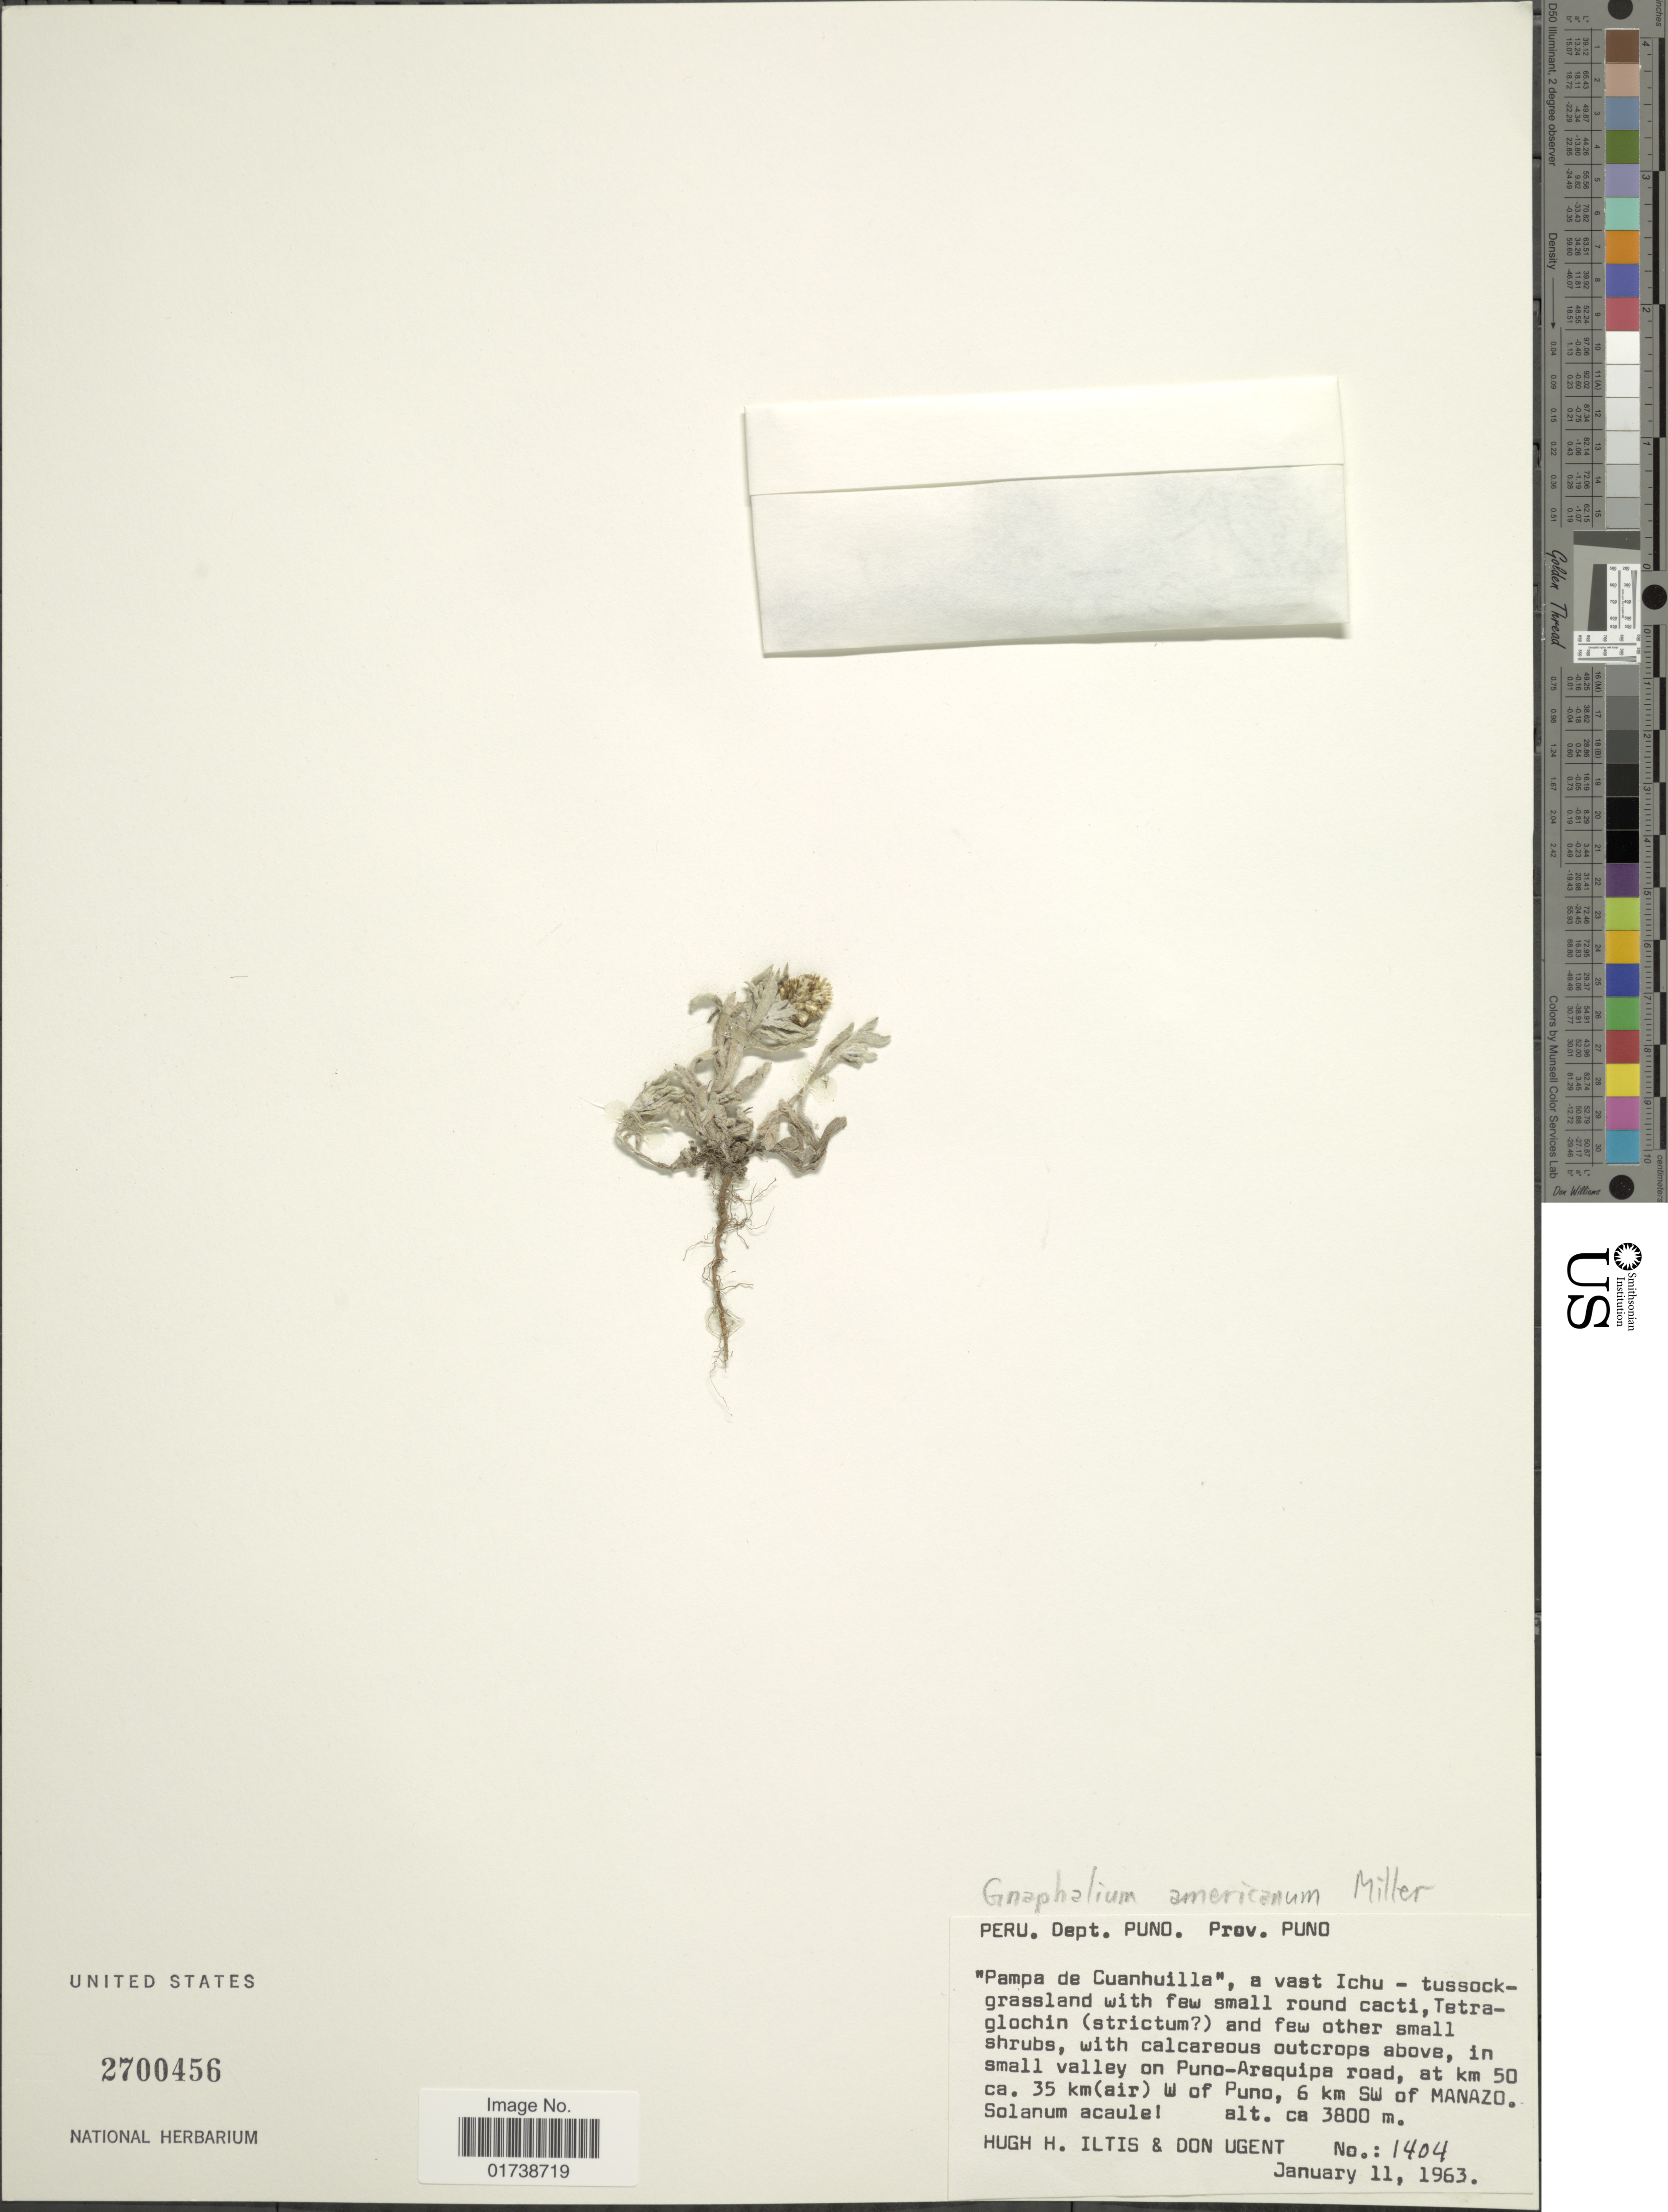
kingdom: Plantae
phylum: Tracheophyta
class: Magnoliopsida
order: Asterales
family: Asteraceae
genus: Gamochaeta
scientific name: Gamochaeta sphacilata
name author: (Kunth) Cabrera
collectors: H. H. Iltis & D. Ugent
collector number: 1404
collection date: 1963-01-11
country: Peru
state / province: Puno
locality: Prov. Puno, "Pampa de Cuanhuilla", a vast Ichu- tussock, in small valley on Puno-Araquipe road, at km 50 ca. 35 km (air) W of Puno, 6 km SW of Manazo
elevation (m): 3800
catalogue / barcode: US 2700456